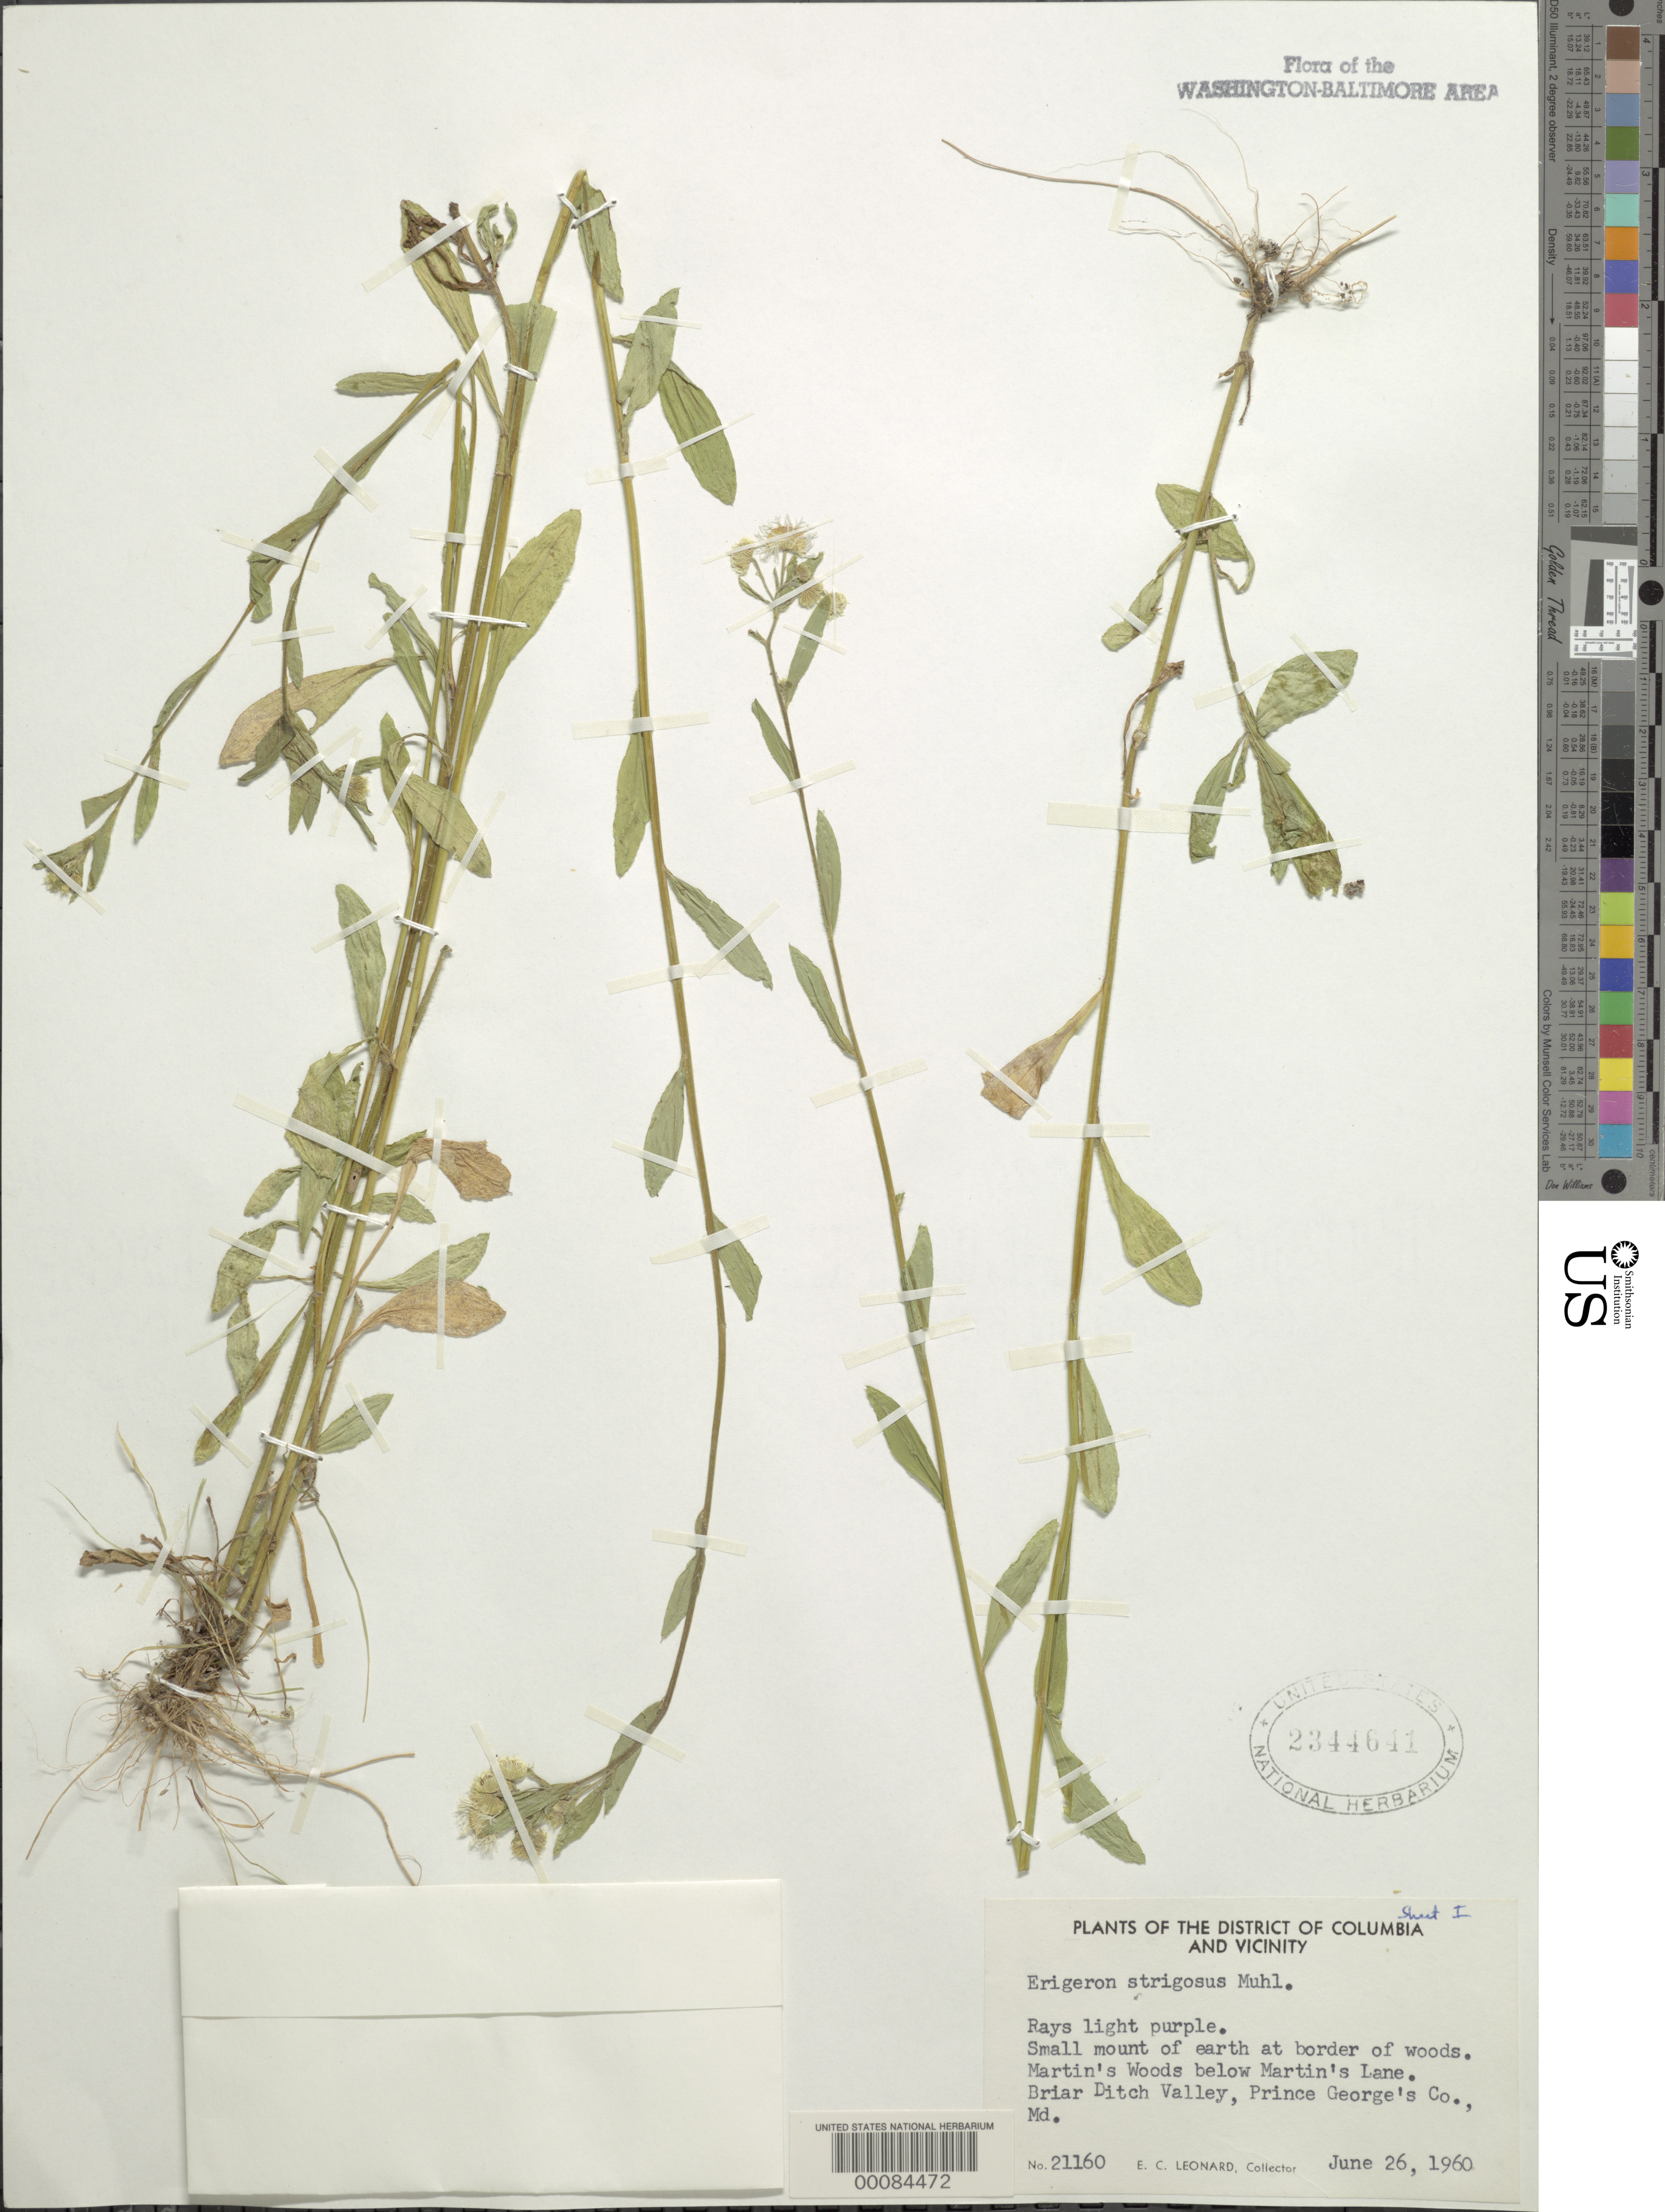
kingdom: Plantae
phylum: Tracheophyta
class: Magnoliopsida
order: Asterales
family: Asteraceae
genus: Erigeron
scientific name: Erigeron strigosus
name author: Muhl. ex Willd.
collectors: E. C. Leonard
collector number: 21160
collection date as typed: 26 Jun 1960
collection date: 1960-06-26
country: United States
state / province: Maryland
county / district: Prince George's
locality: Briar Ditch Valley below Martins Lane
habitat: Border of woods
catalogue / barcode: US 2344641